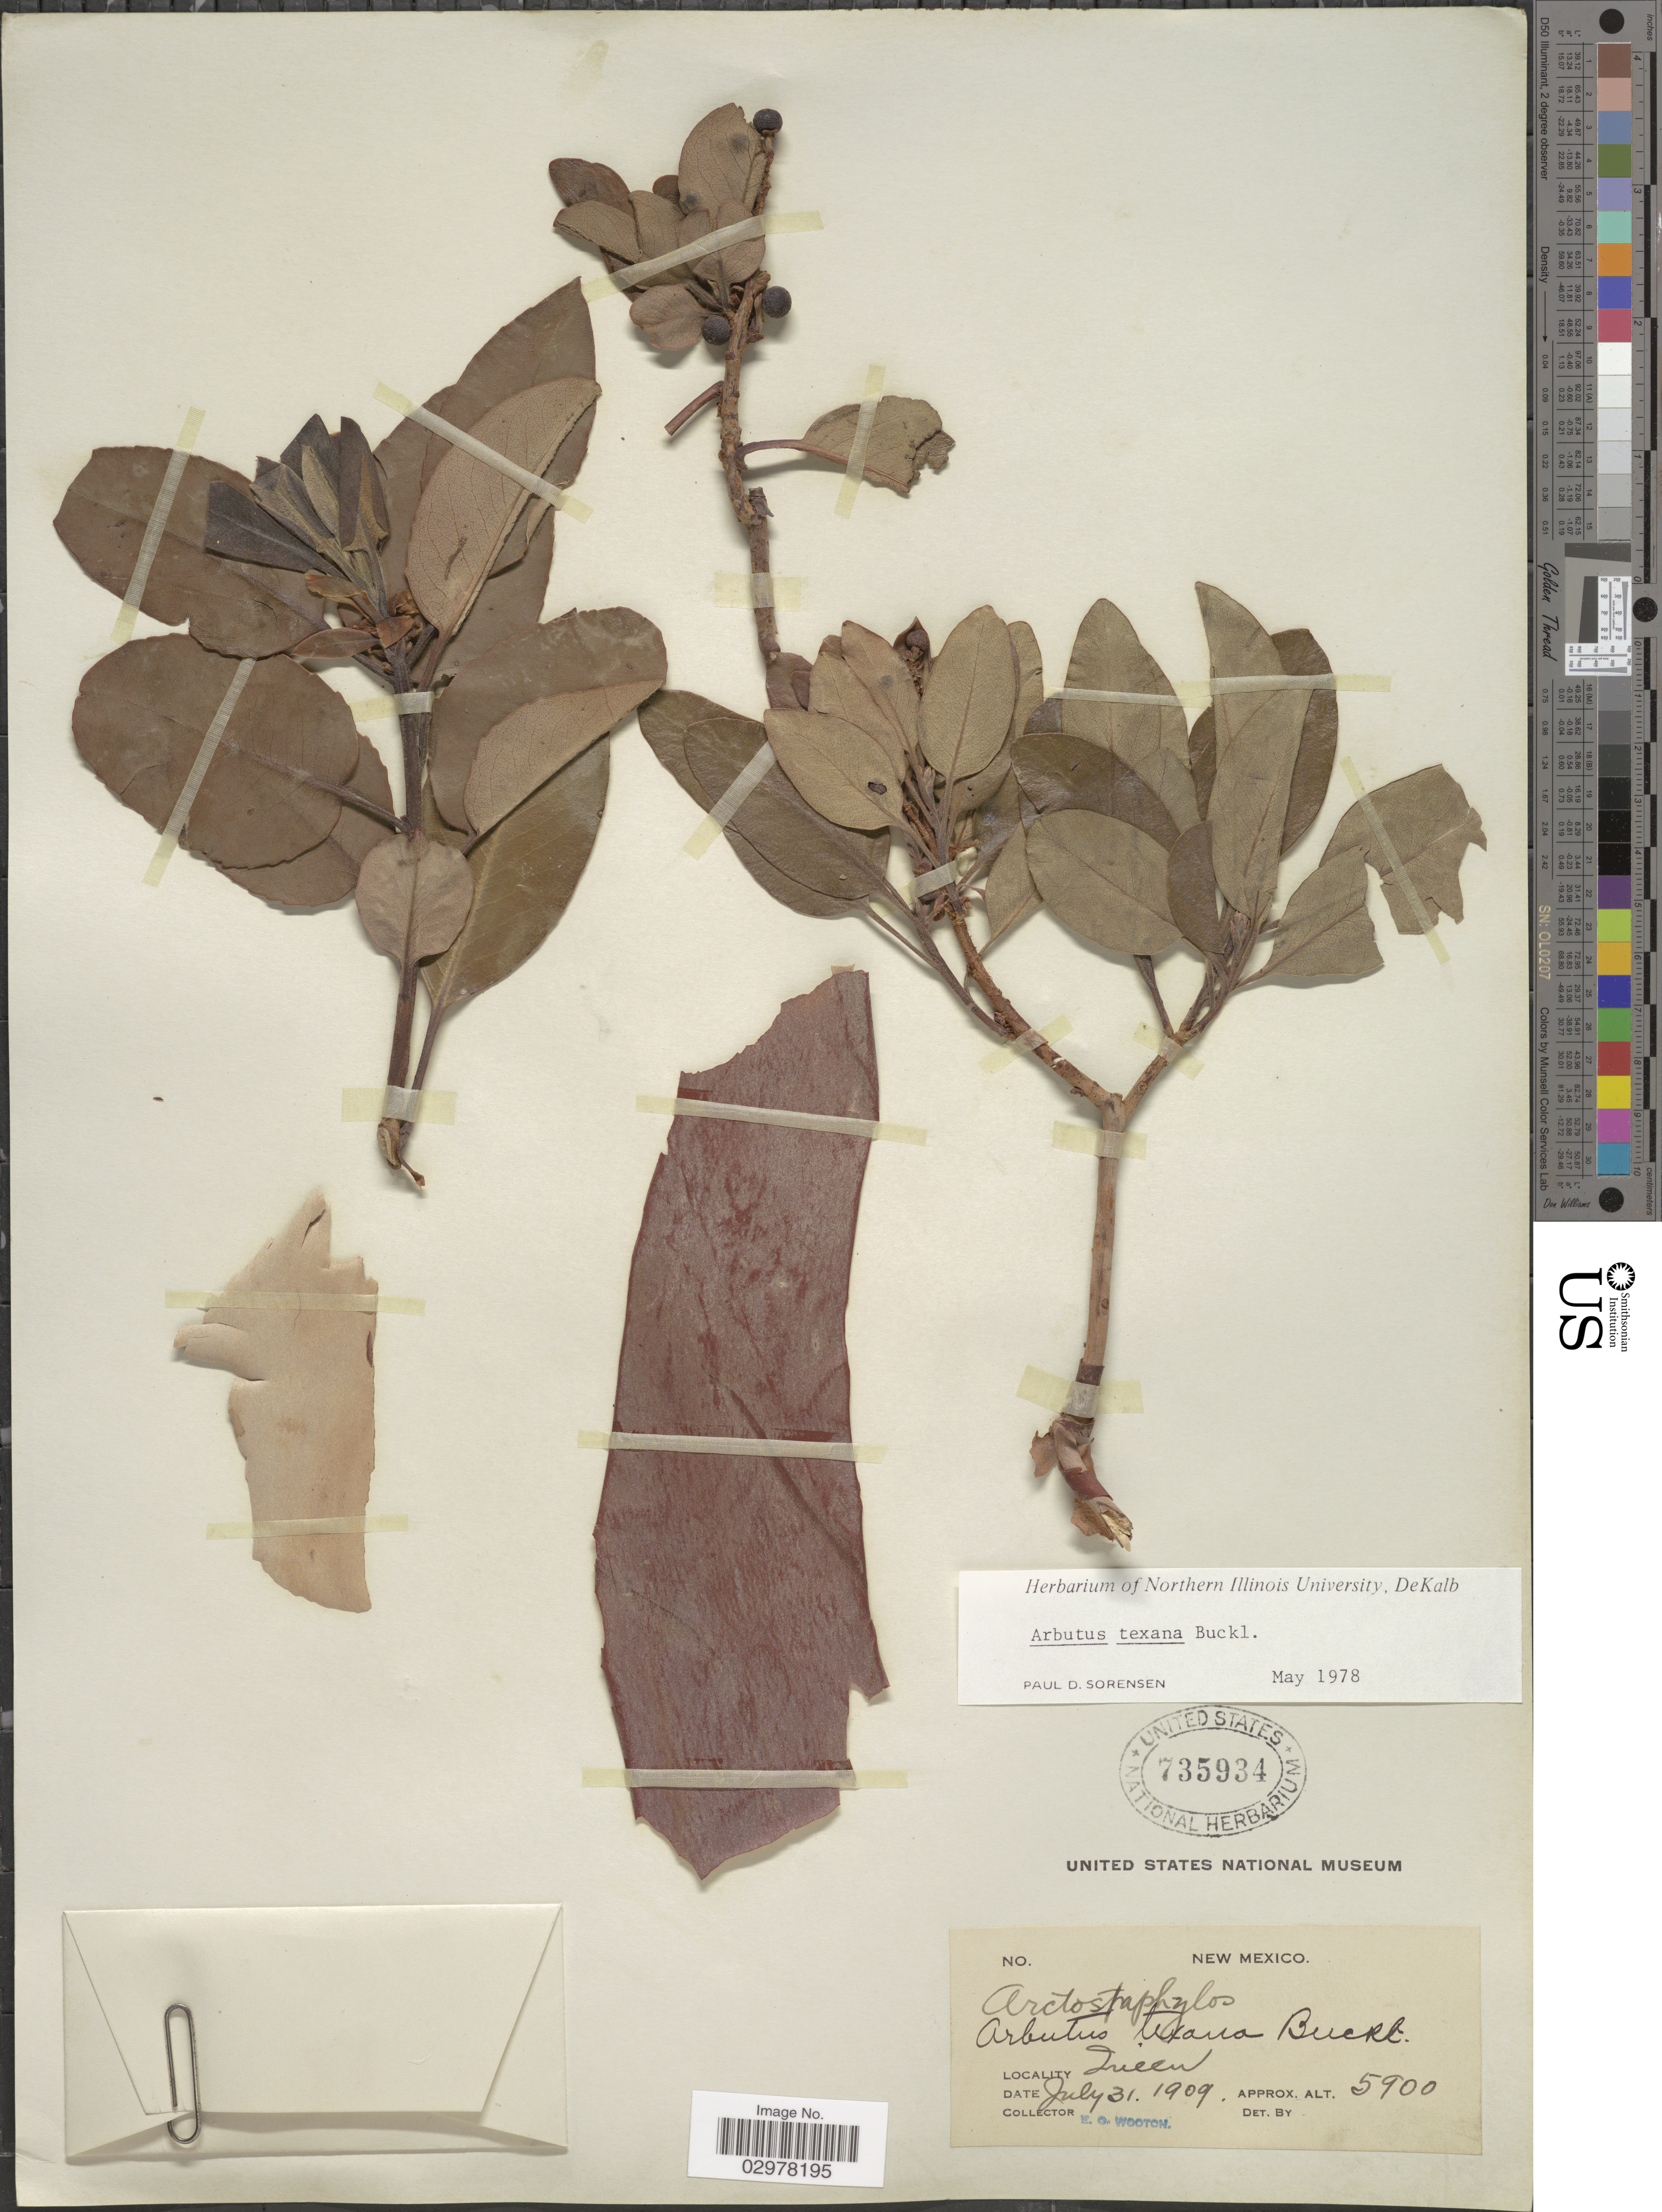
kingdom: Plantae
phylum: Tracheophyta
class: Magnoliopsida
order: Ericales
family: Ericaceae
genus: Arbutus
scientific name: Arbutus texana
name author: Buckley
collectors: E. O. Wooton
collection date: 1909-07-31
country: United States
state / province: New Mexico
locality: Queen.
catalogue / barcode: US 735934